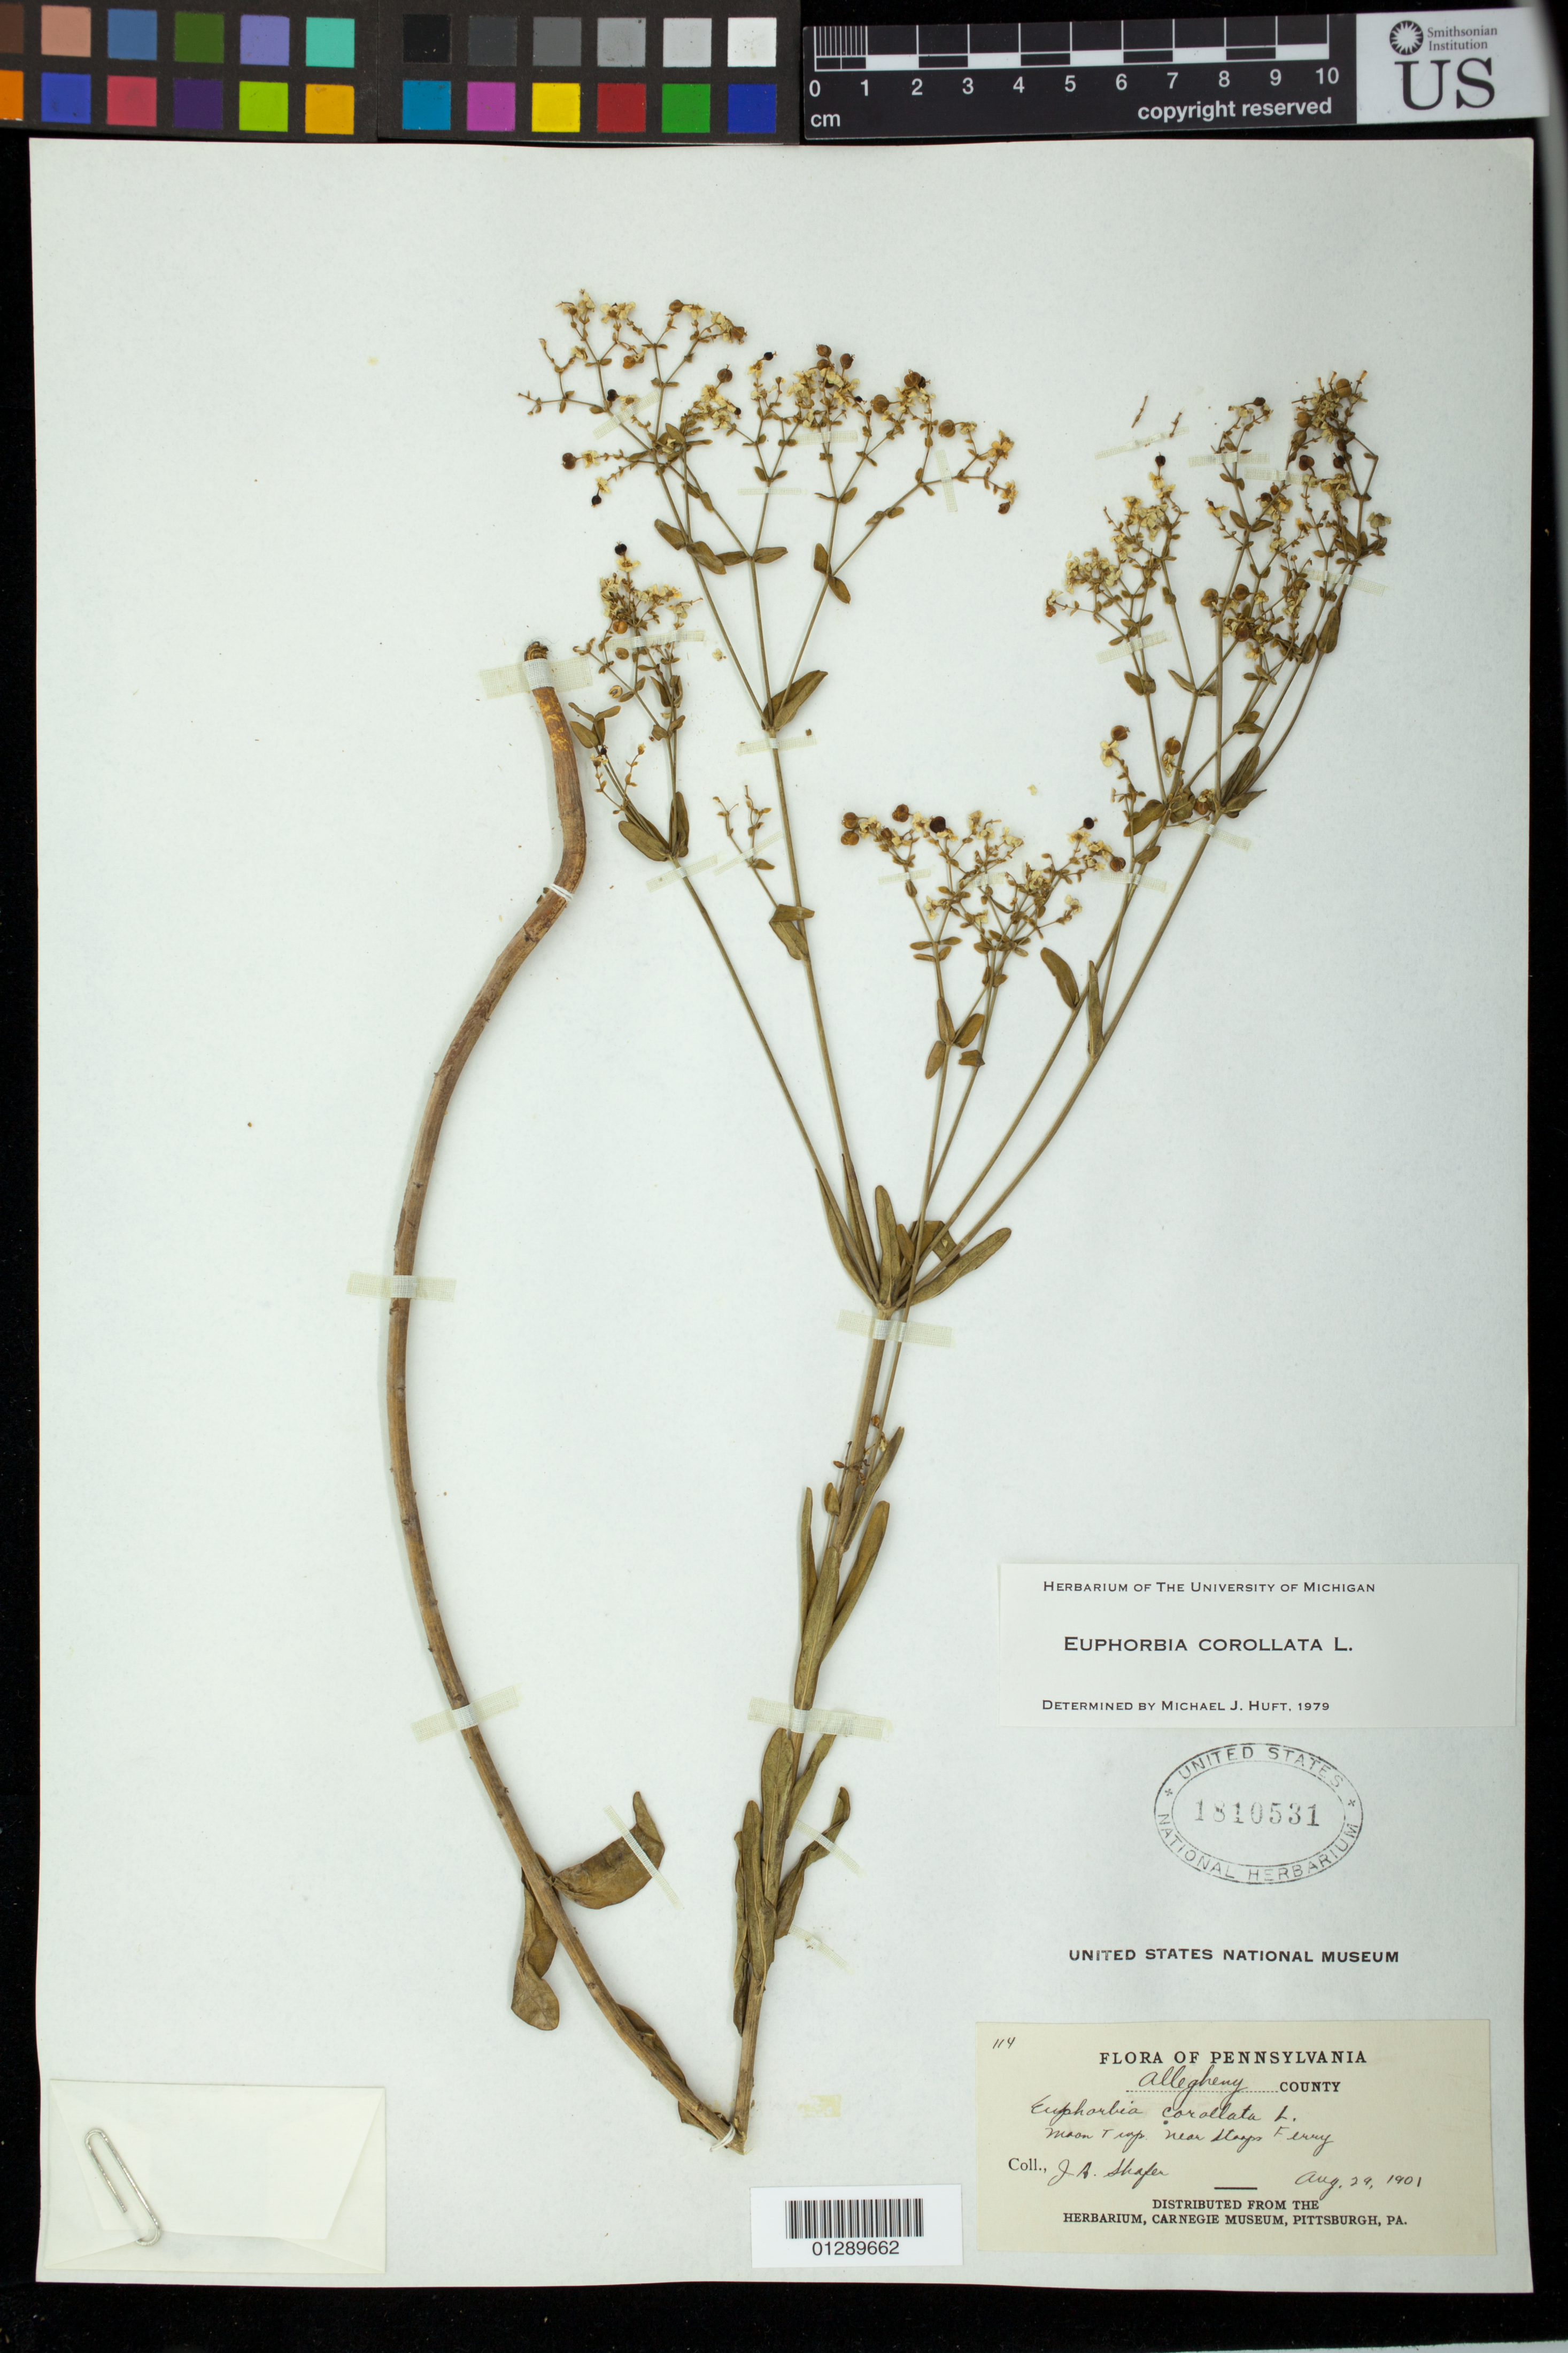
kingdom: Plantae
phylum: Tracheophyta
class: Magnoliopsida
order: Malpighiales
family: Euphorbiaceae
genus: Euphorbia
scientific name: Euphorbia corollata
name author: L.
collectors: J. A. Shafer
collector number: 114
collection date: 1901-08-29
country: United States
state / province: Pennsylvania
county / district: Allegheny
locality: Maon Trap near Stays Ferry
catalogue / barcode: US 1810531